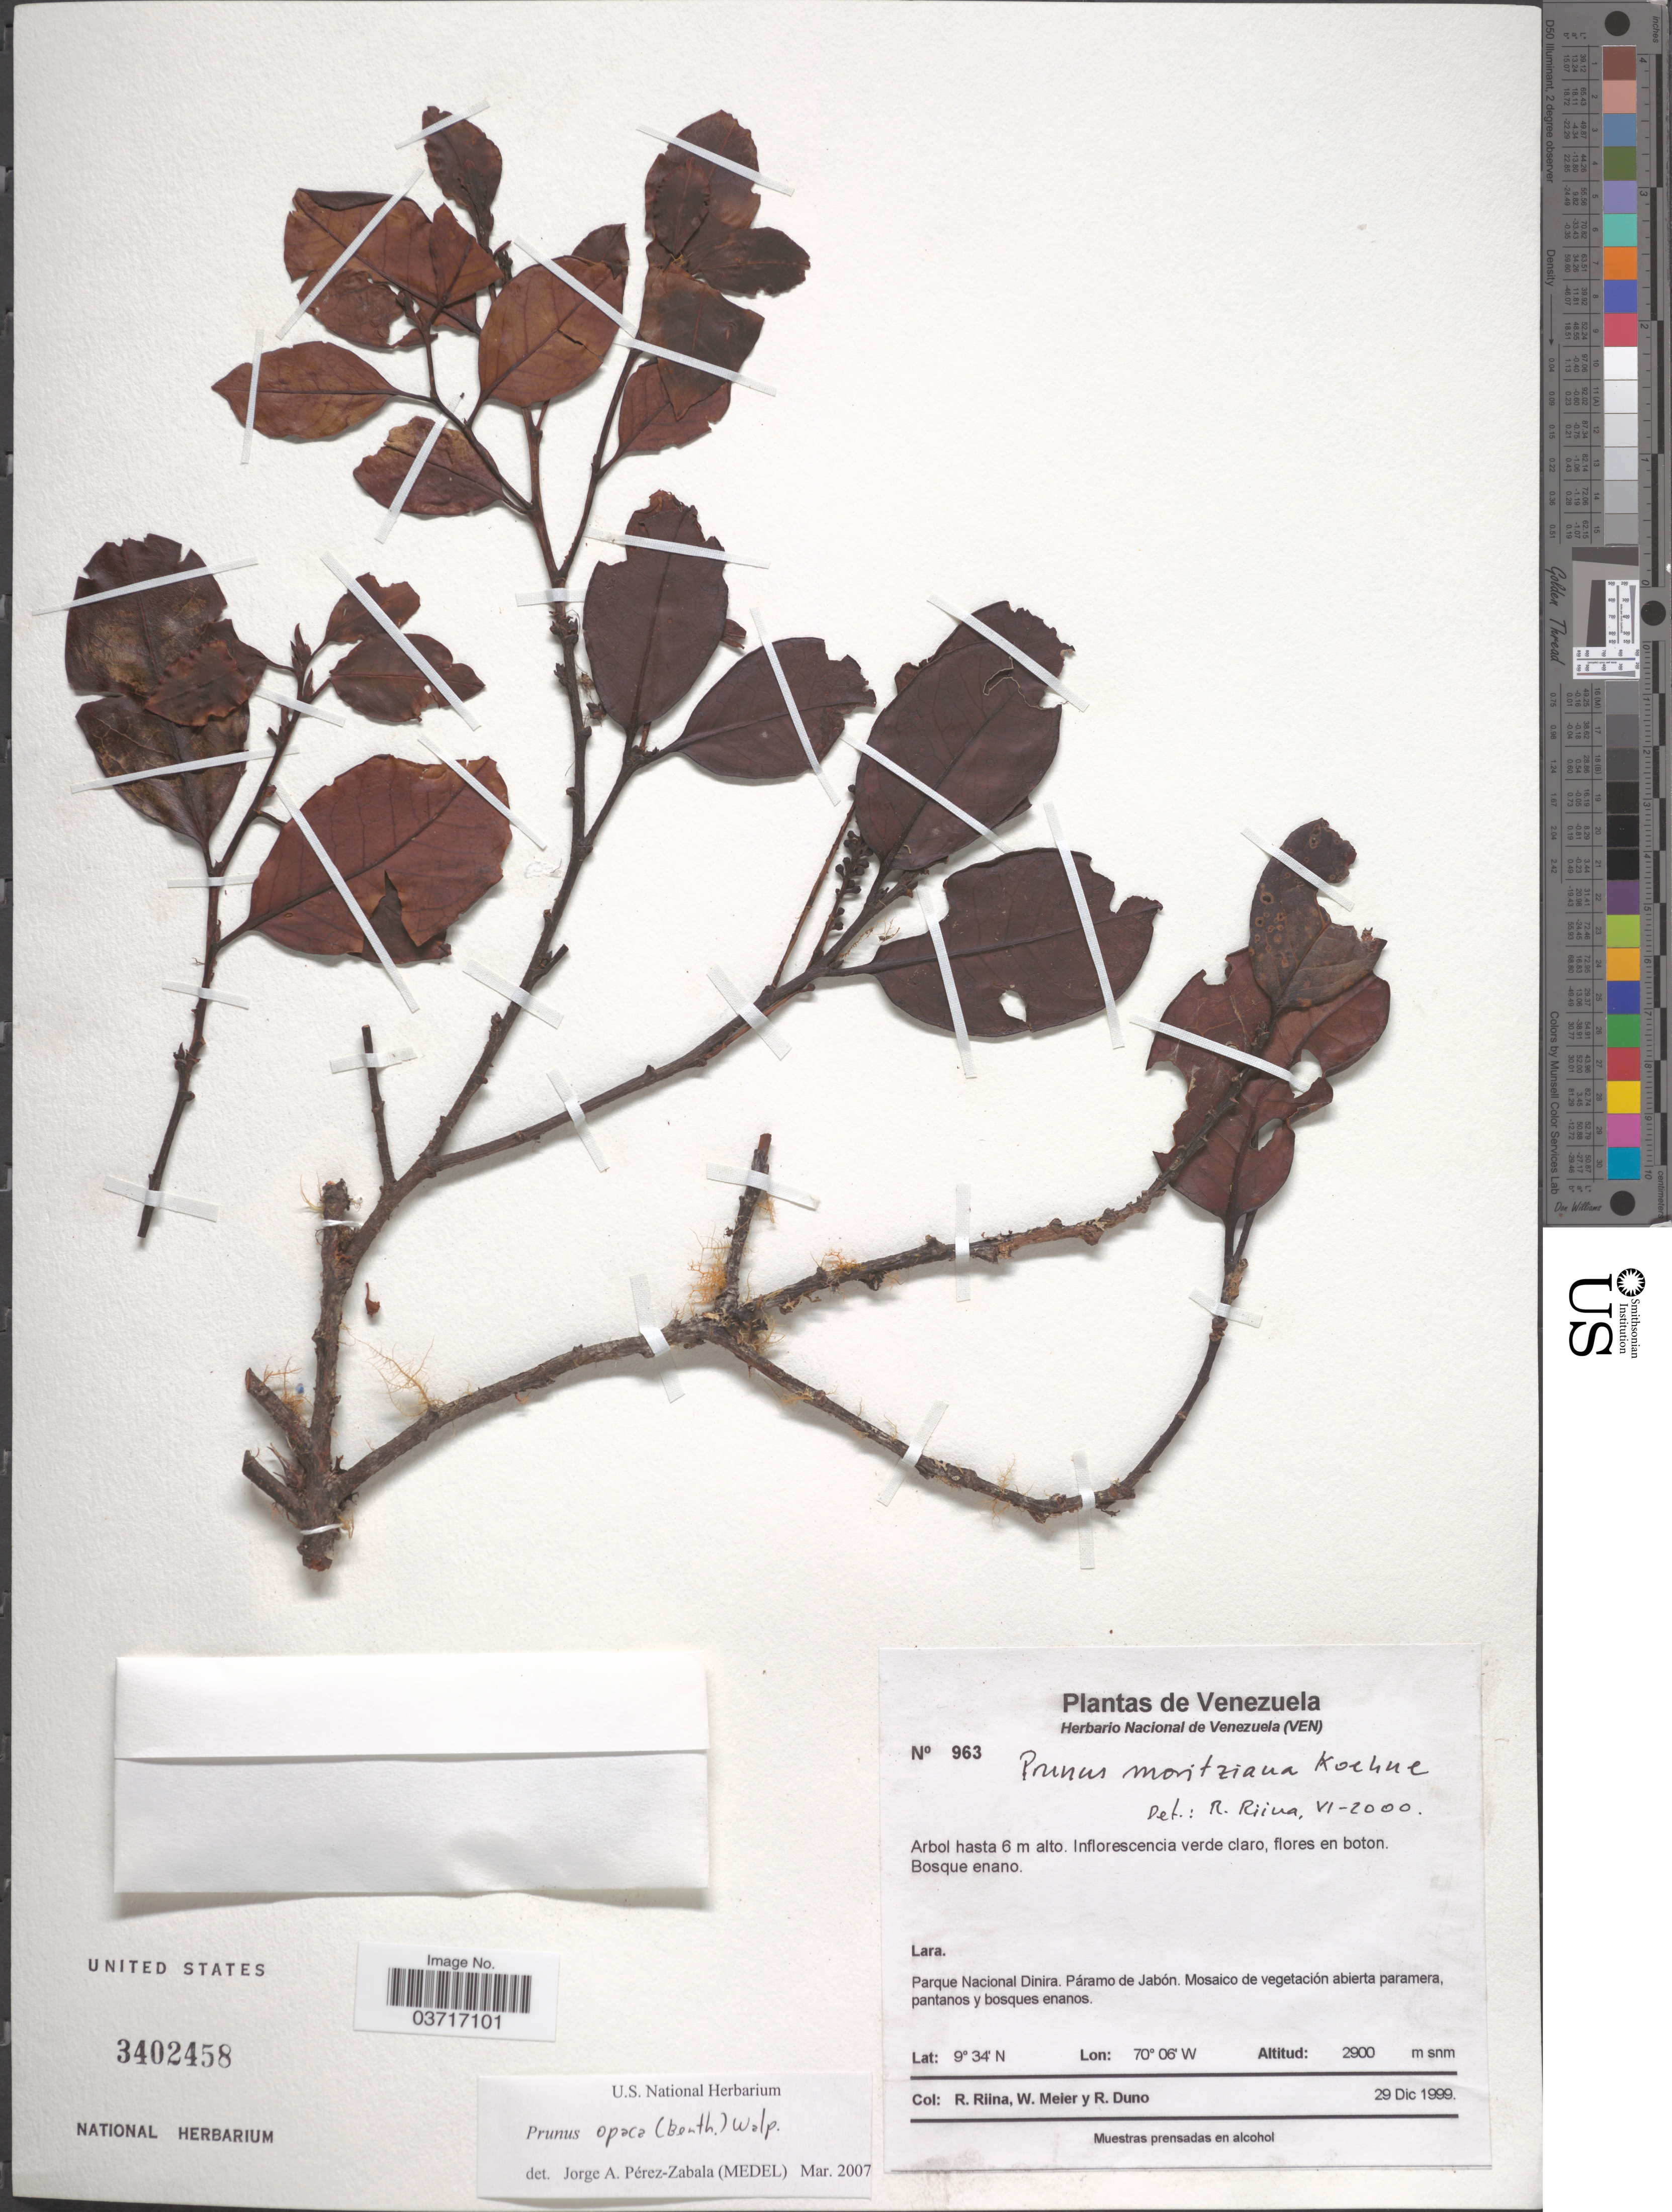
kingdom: Plantae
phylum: Tracheophyta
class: Magnoliopsida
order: Rosales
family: Rosaceae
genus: Prunus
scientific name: Prunus opaca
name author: (Benth.) Walp.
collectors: R. Riina, W. Meier & R. Duno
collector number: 963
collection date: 1999-12-29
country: Venezuela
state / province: Lara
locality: Parque Nacional Dinira. Páramo de Jabón. Mosaico de vegetación abierta paramera, pantanos y bosques enanos.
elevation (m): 2900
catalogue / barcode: US 3402458